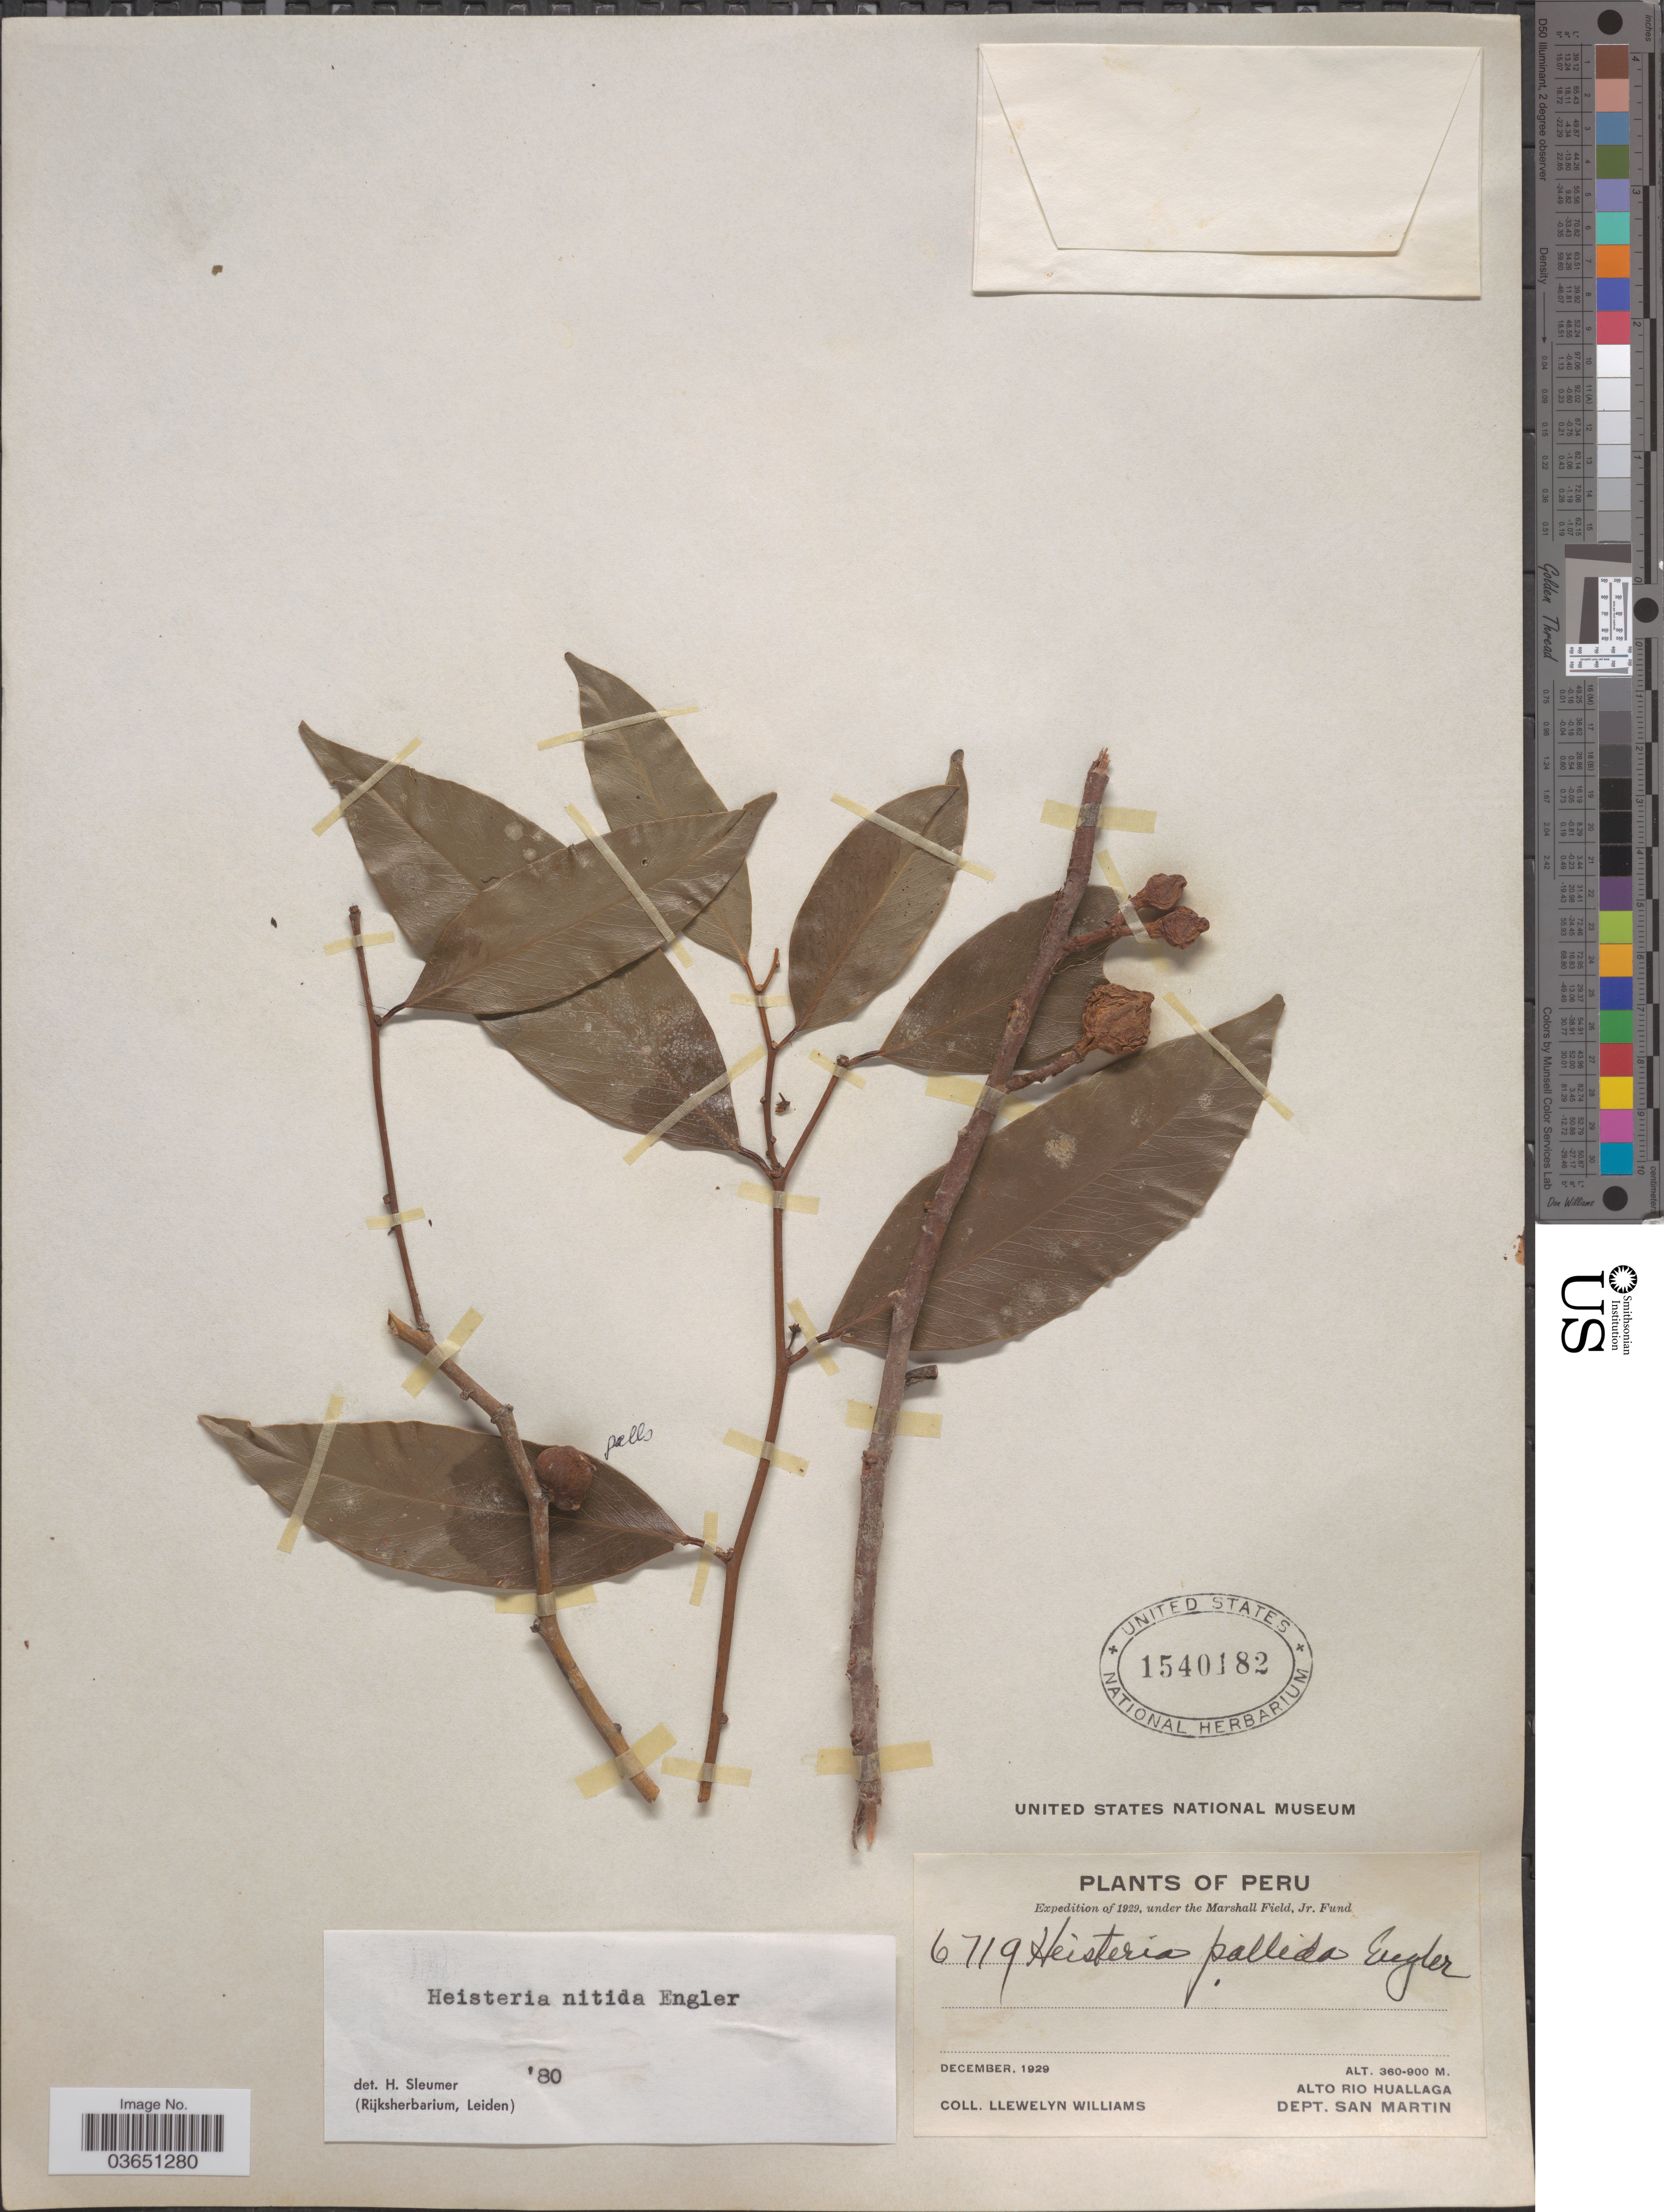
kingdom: Plantae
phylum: Tracheophyta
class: Magnoliopsida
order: Santalales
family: Erythropalaceae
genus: Heisteria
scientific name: Heisteria nitida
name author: Engl.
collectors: Ll. Williams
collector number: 6719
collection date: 1929-12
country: Peru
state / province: San Martín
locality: Alto Rio Huallaga. Dept. San Martin.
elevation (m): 360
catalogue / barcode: US 1540182